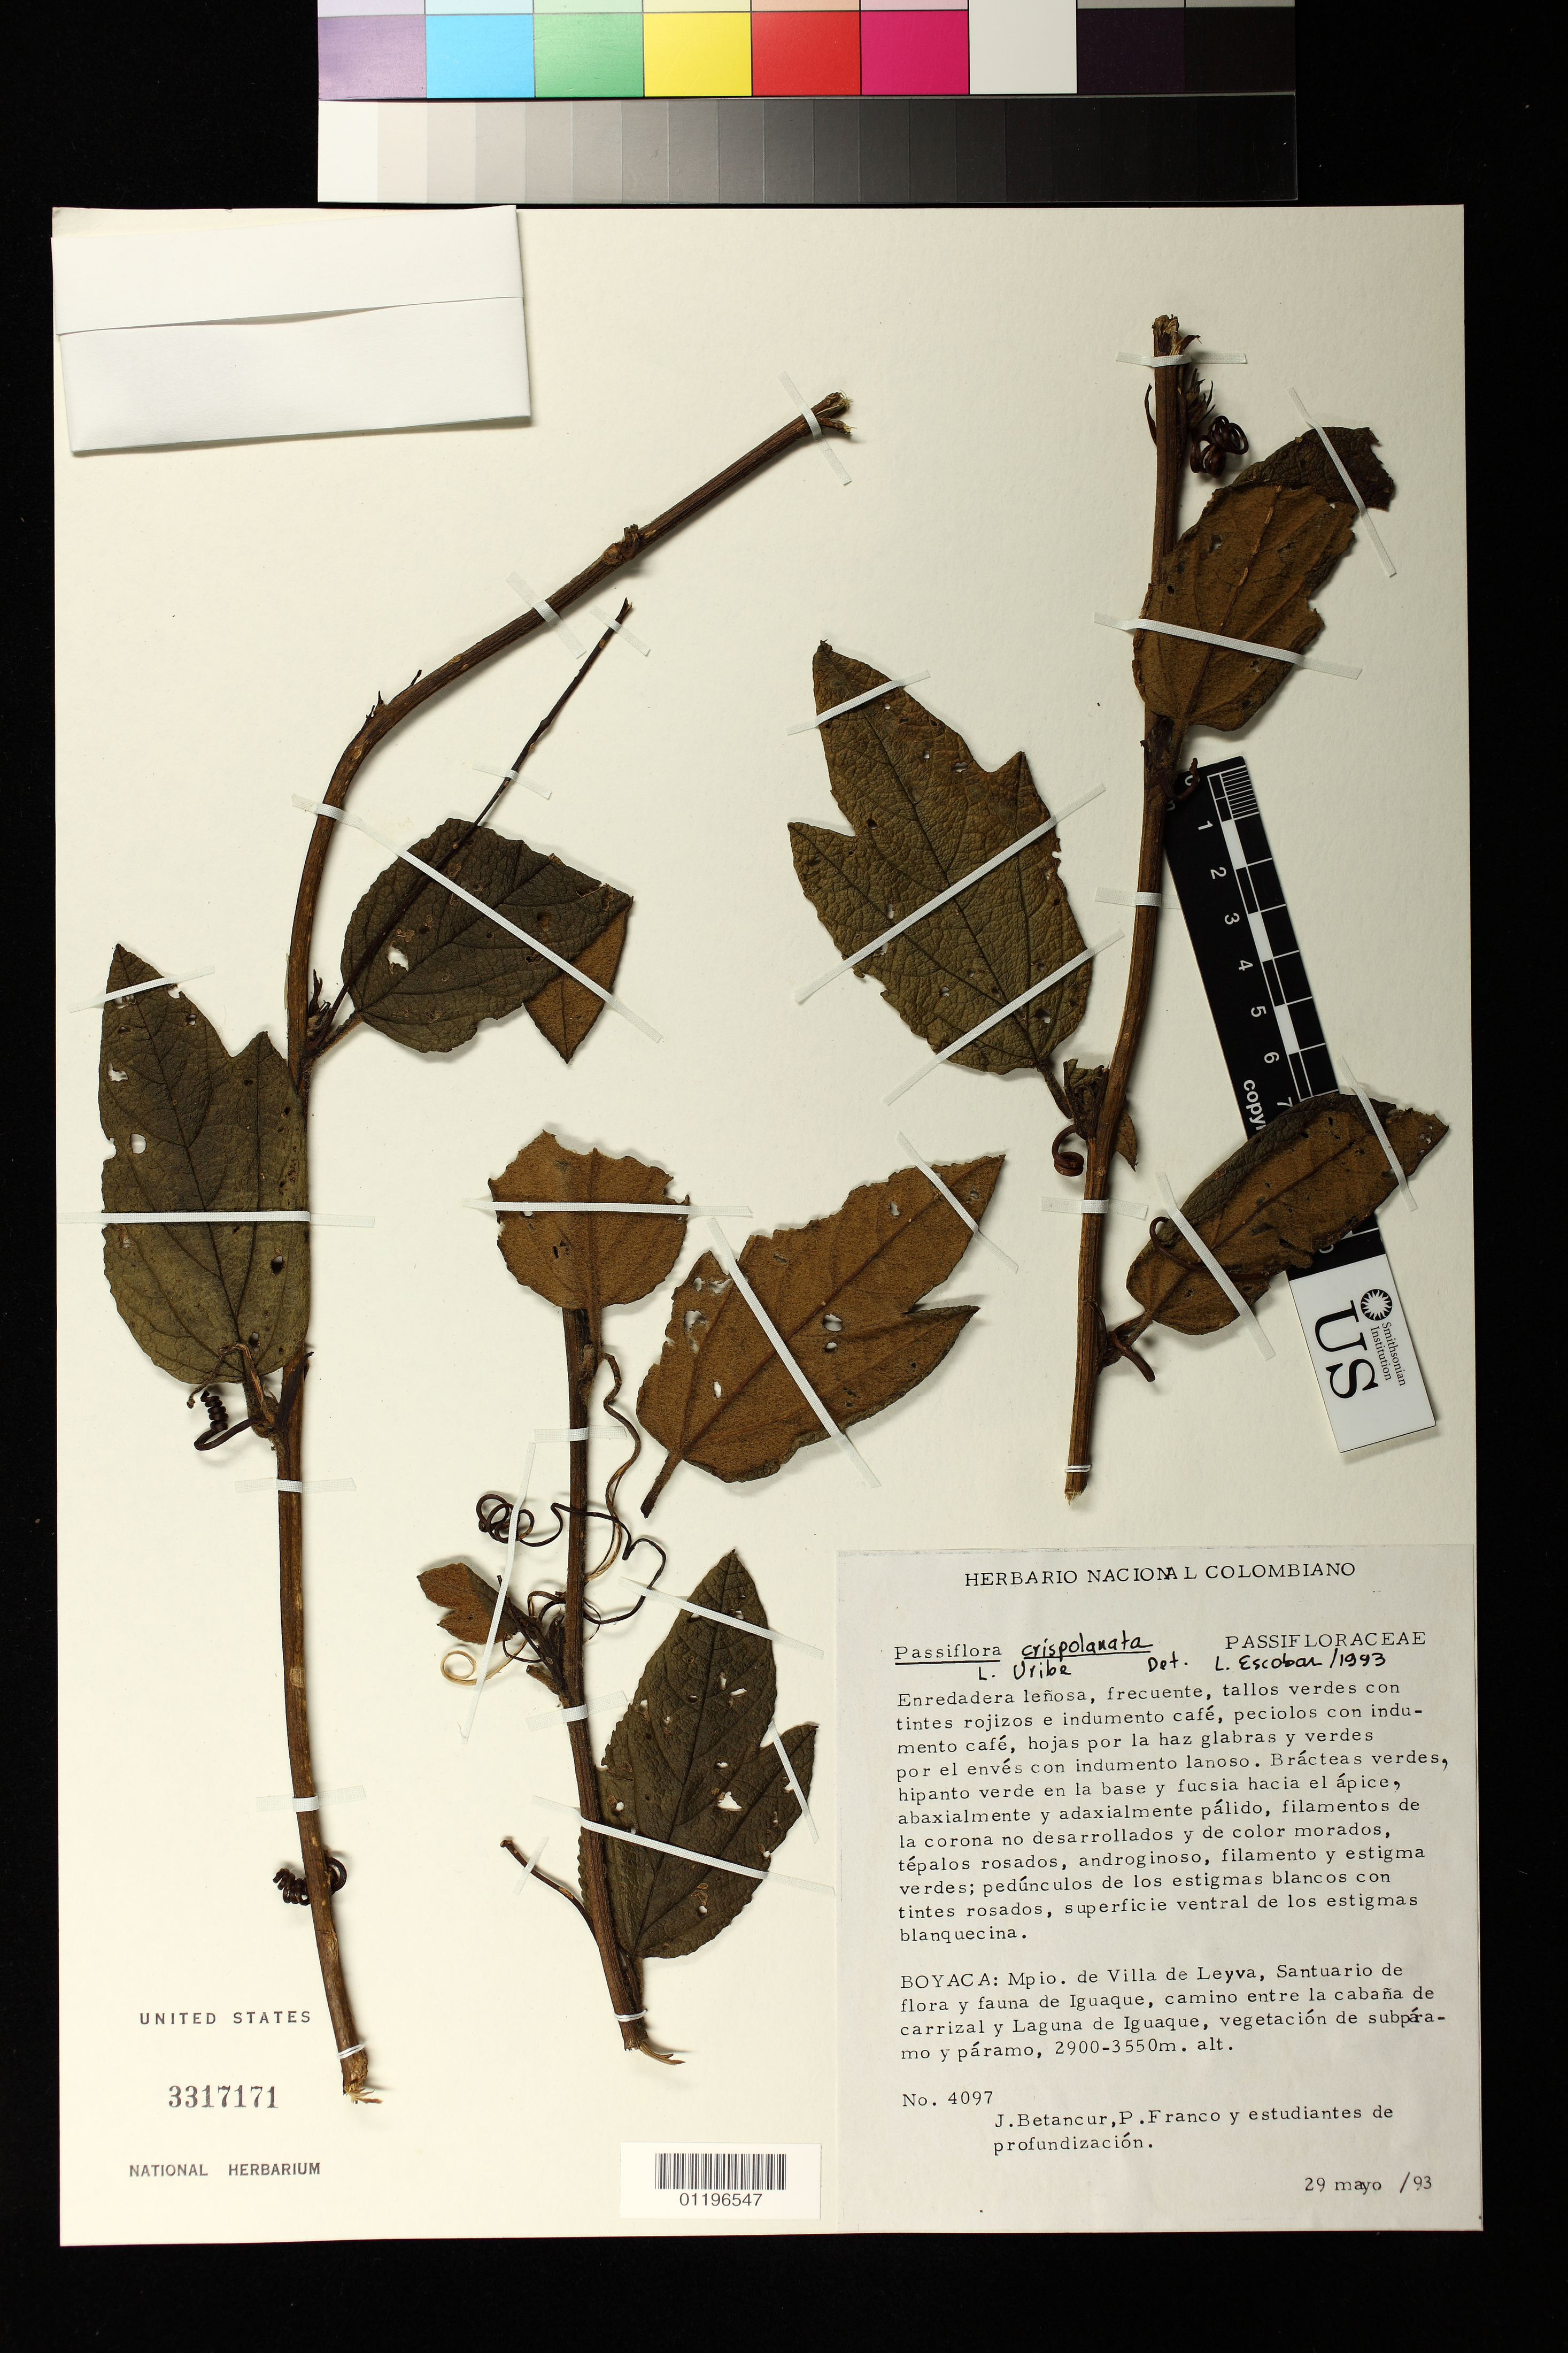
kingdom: Plantae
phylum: Tracheophyta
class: Magnoliopsida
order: Malpighiales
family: Passifloraceae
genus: Passiflora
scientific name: Passiflora crispolanata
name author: L. Uribe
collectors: J. C. Betancur & P. Franco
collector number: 4097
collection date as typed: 29 Apr 1993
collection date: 1993-04-29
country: Colombia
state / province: Boyacá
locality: Boyacá, Mpio. de Villa de Leyva, Santuario de flora y fauna de Iguaque.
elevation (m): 2900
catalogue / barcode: US 3317171